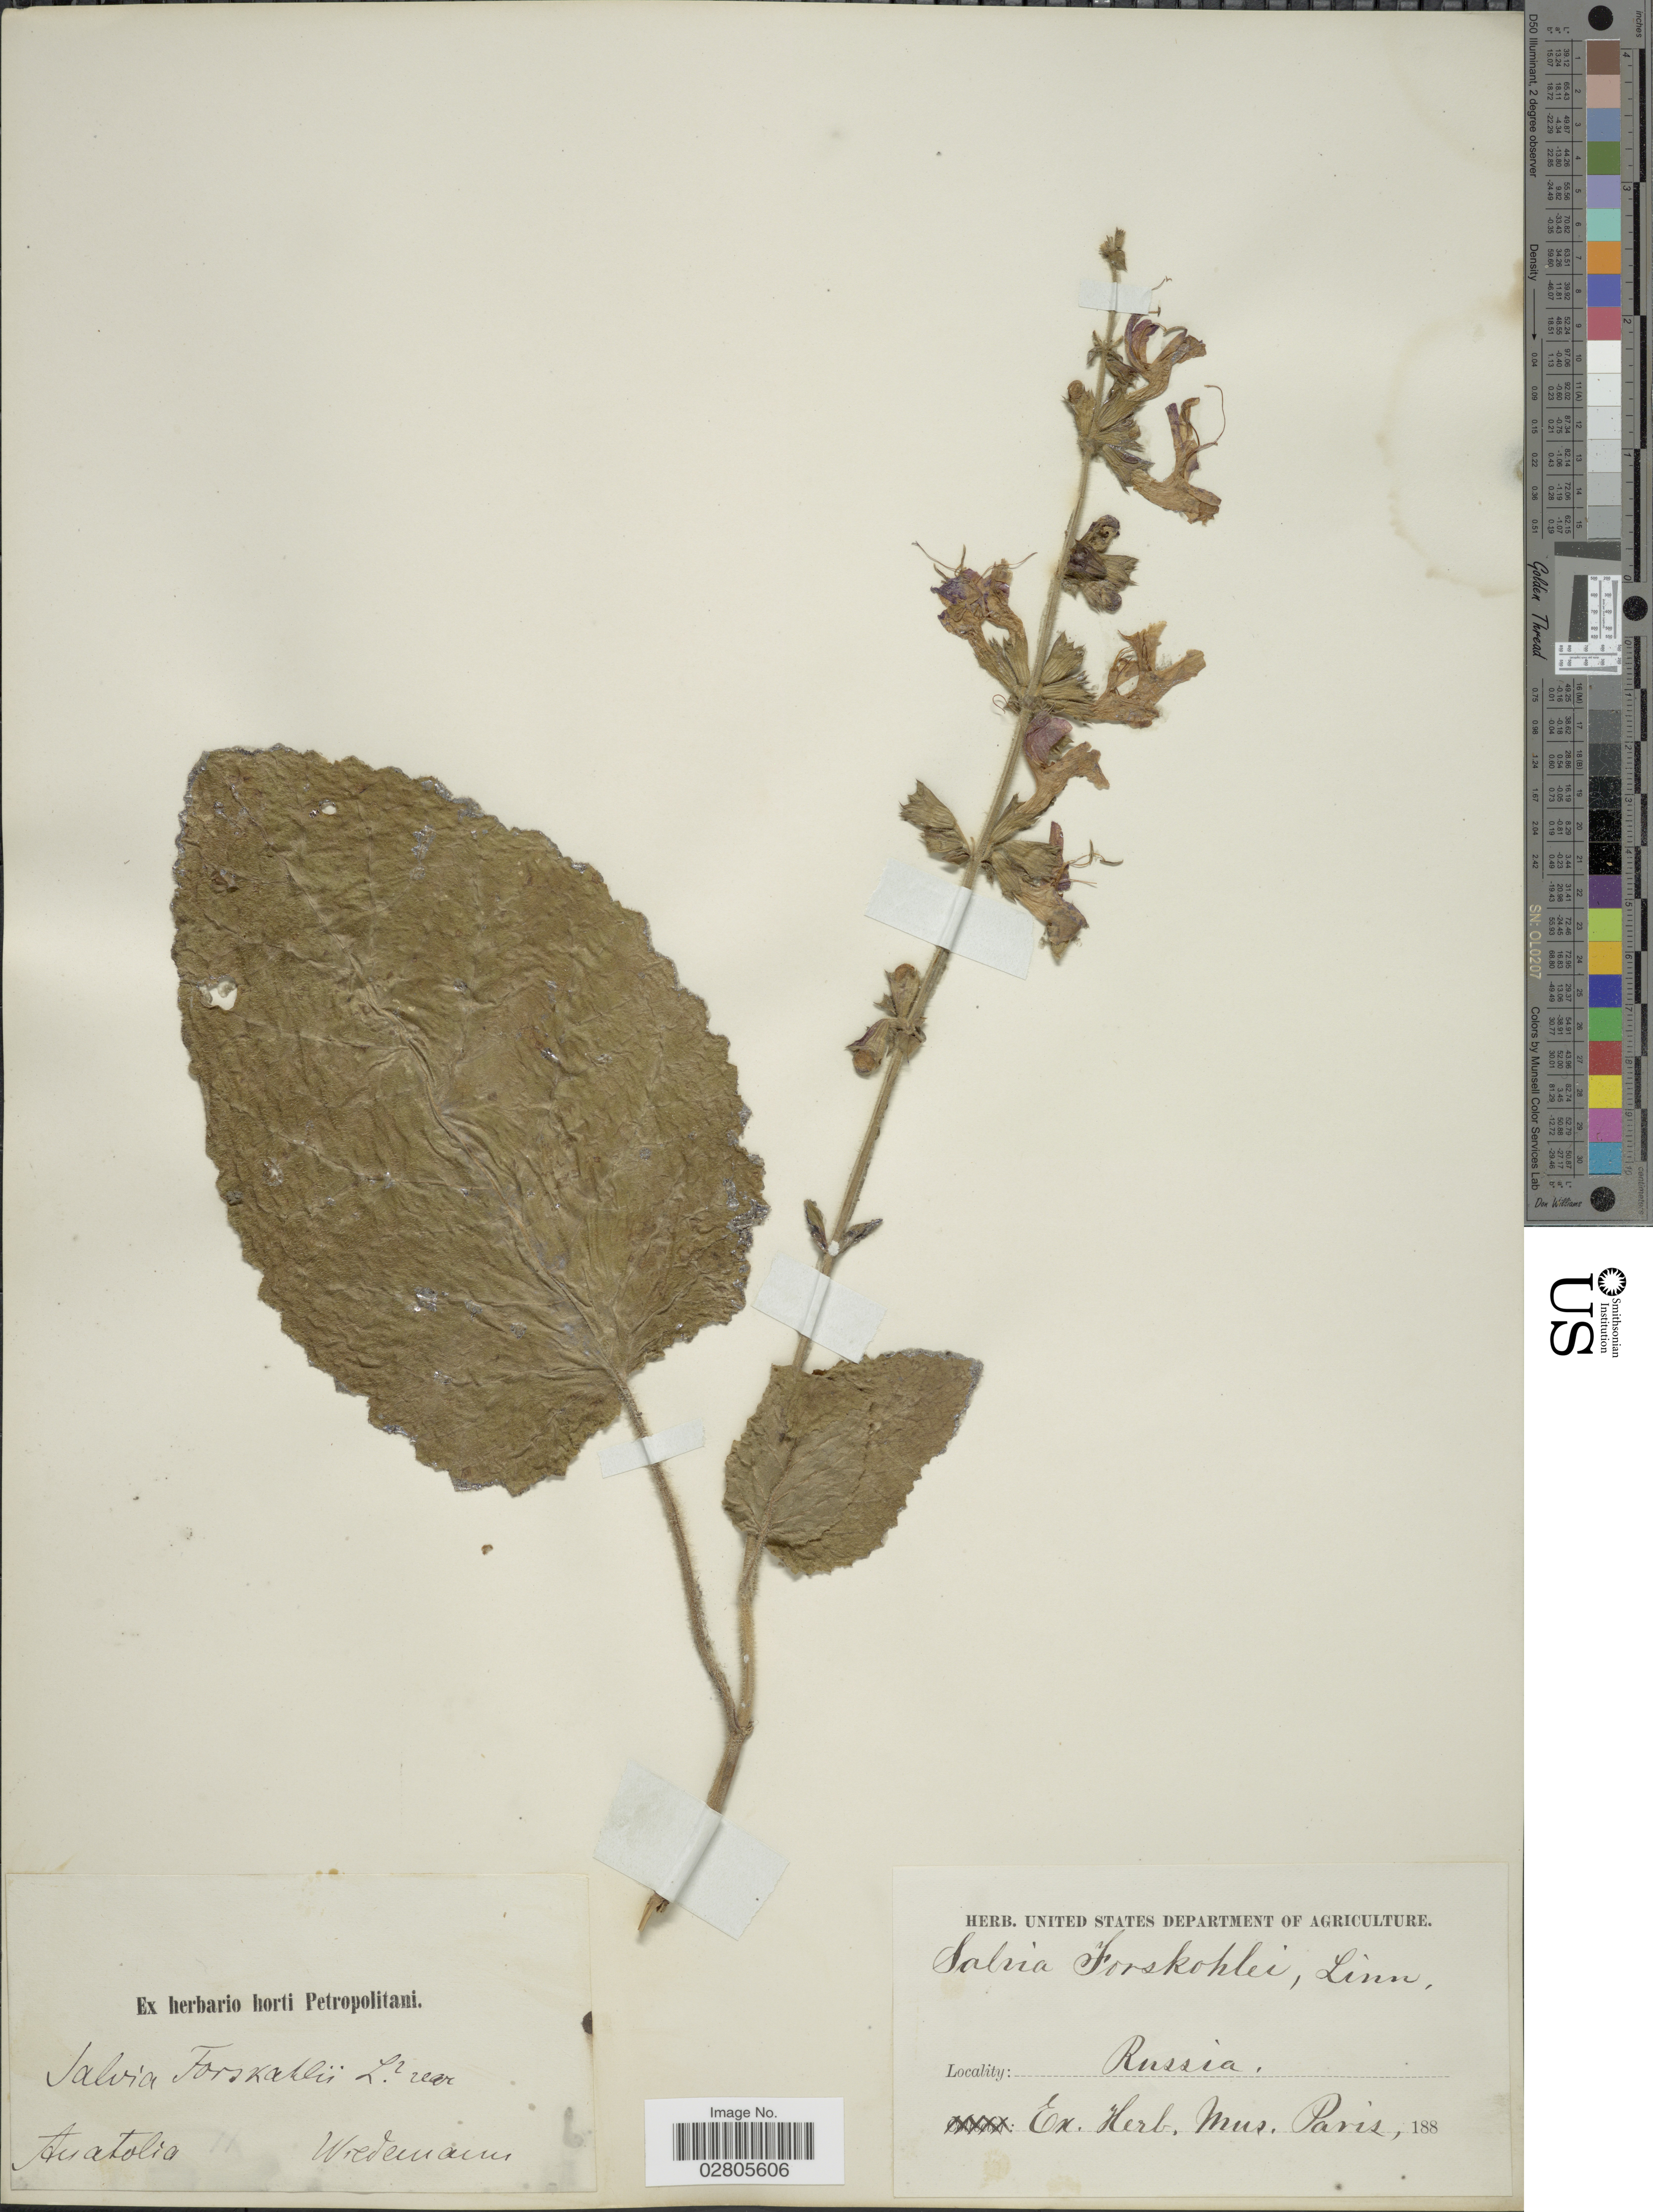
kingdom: Plantae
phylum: Tracheophyta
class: Magnoliopsida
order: Lamiales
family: Lamiaceae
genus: Salvia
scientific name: Salvia forskohlei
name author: L.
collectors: -. Wiedermann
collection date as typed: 188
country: Turkey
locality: Anatolia.